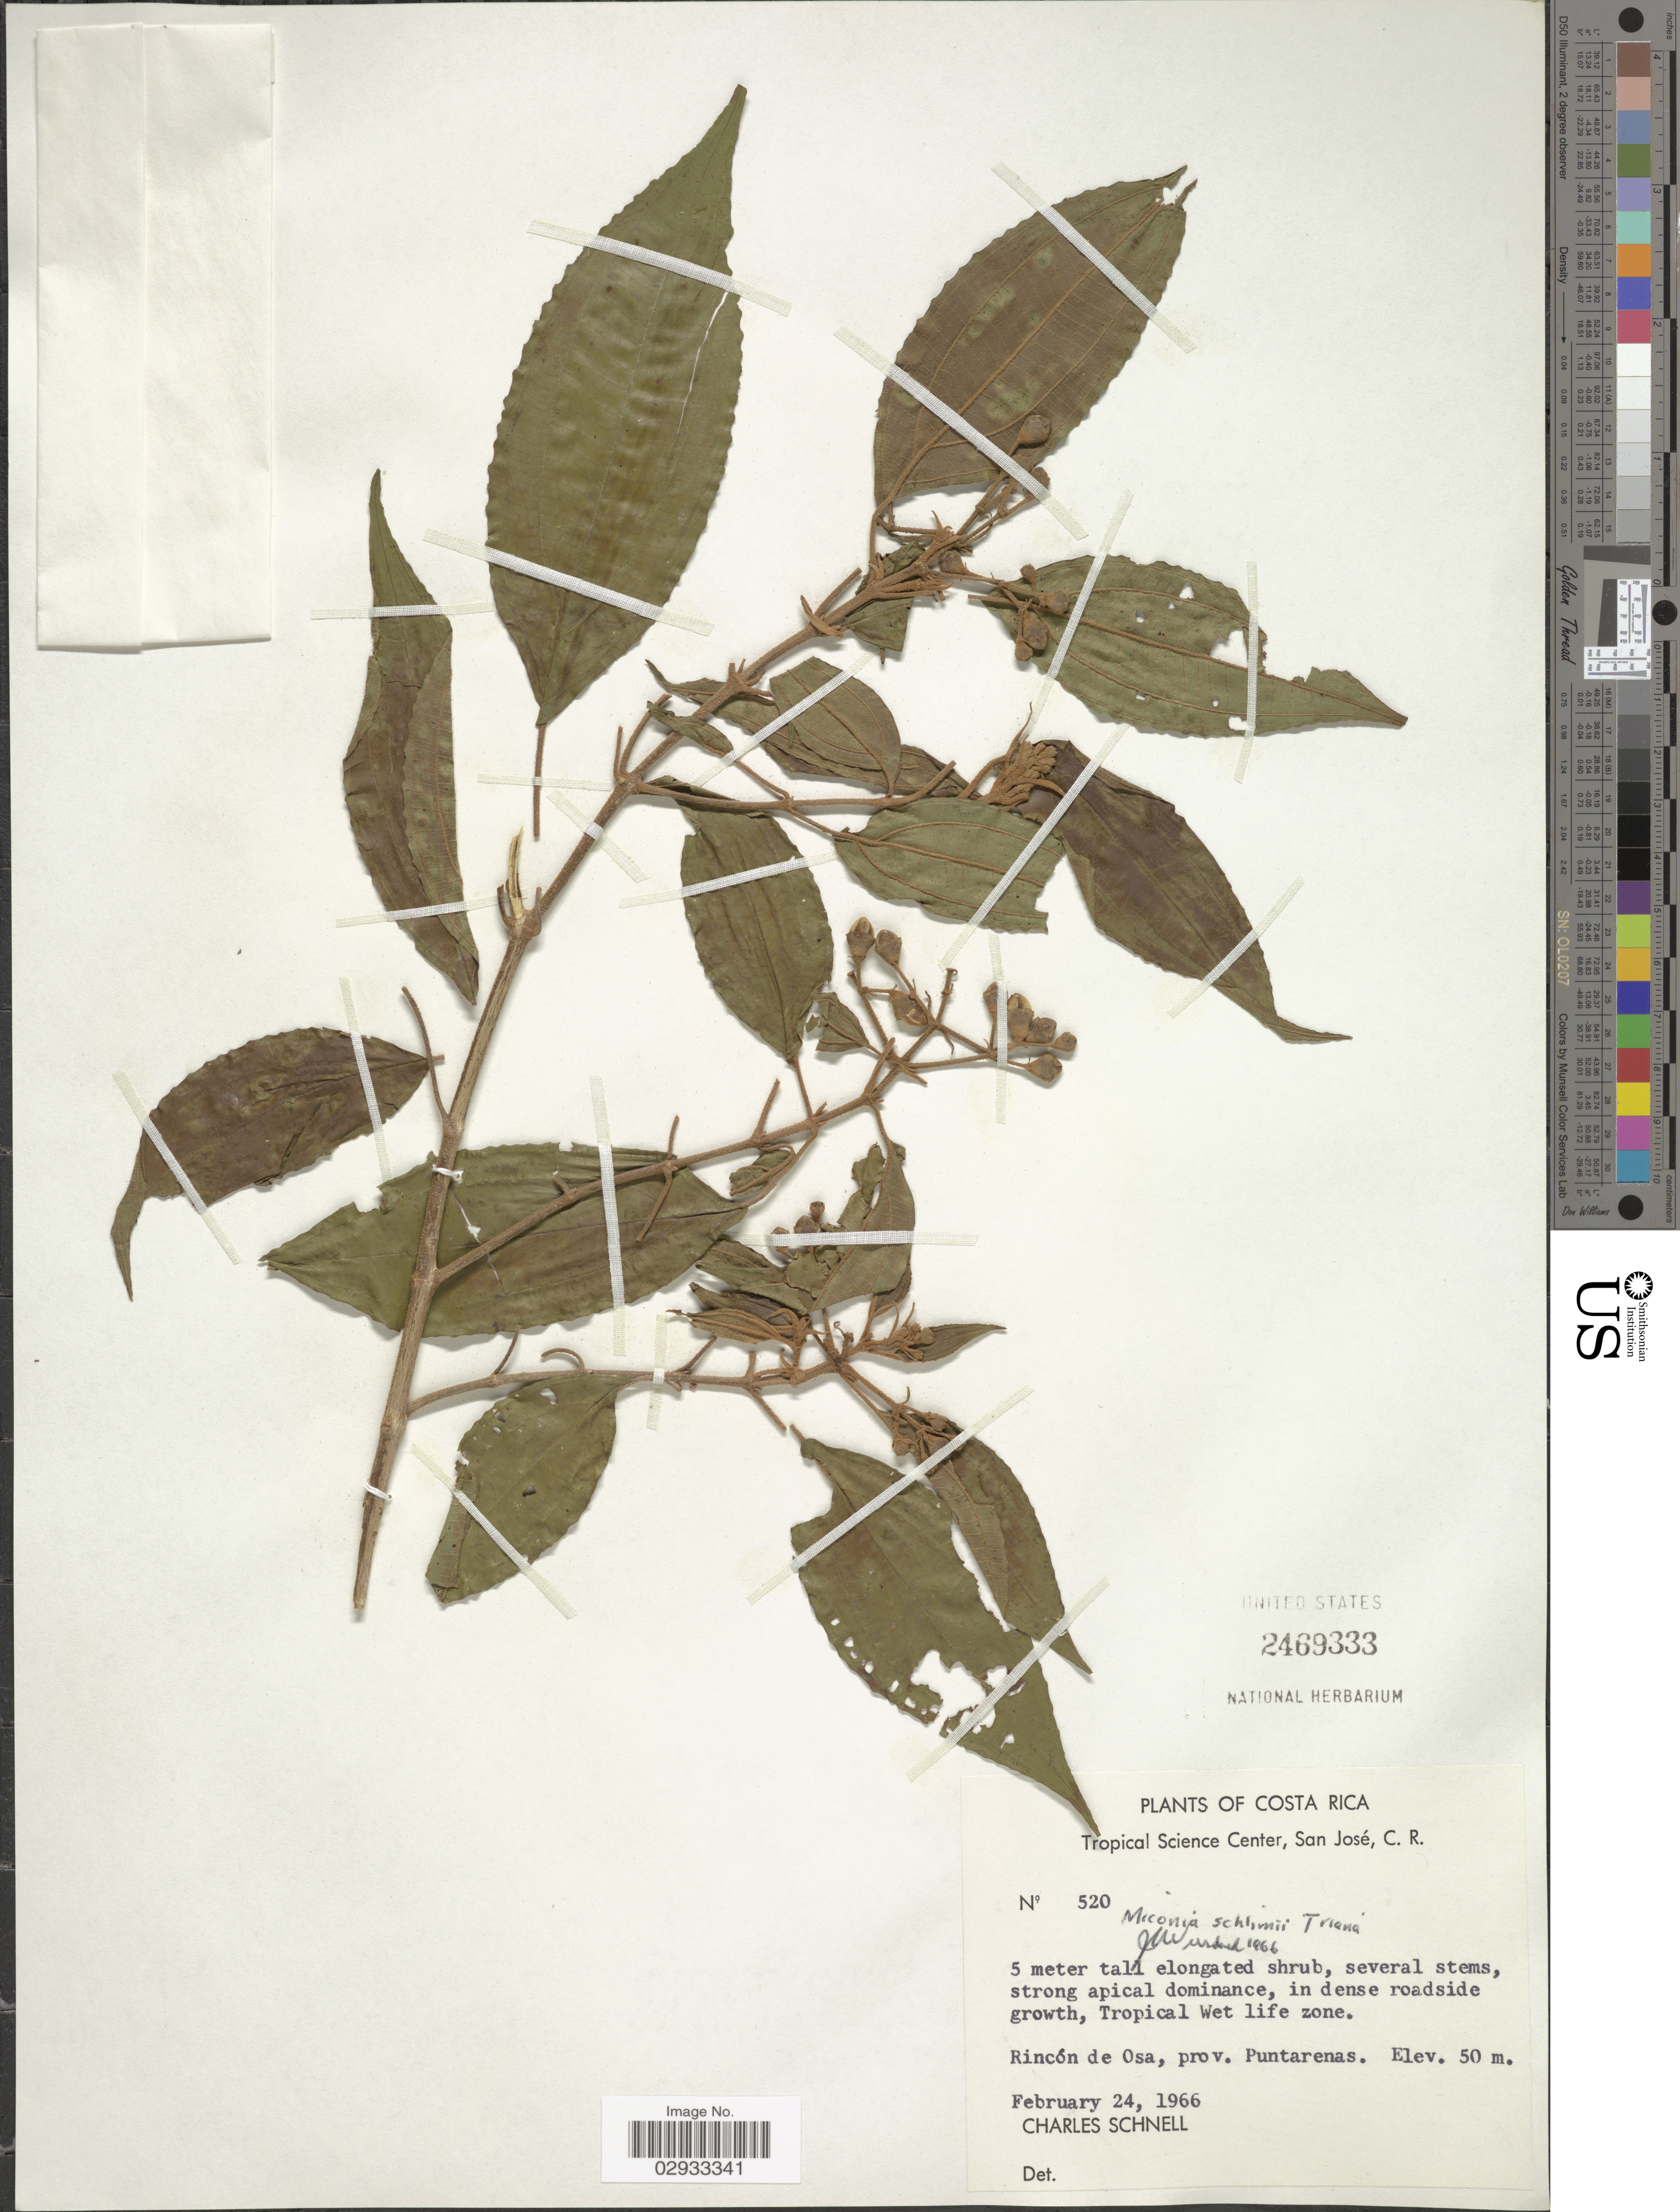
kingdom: Plantae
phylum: Tracheophyta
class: Magnoliopsida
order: Myrtales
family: Melastomataceae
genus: Miconia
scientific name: Miconia schlimii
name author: Triana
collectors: C. Schnell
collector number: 520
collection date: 1966-02-24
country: Costa Rica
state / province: Puntarenas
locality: Rincón de Osa.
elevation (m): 50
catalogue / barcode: US 2469333